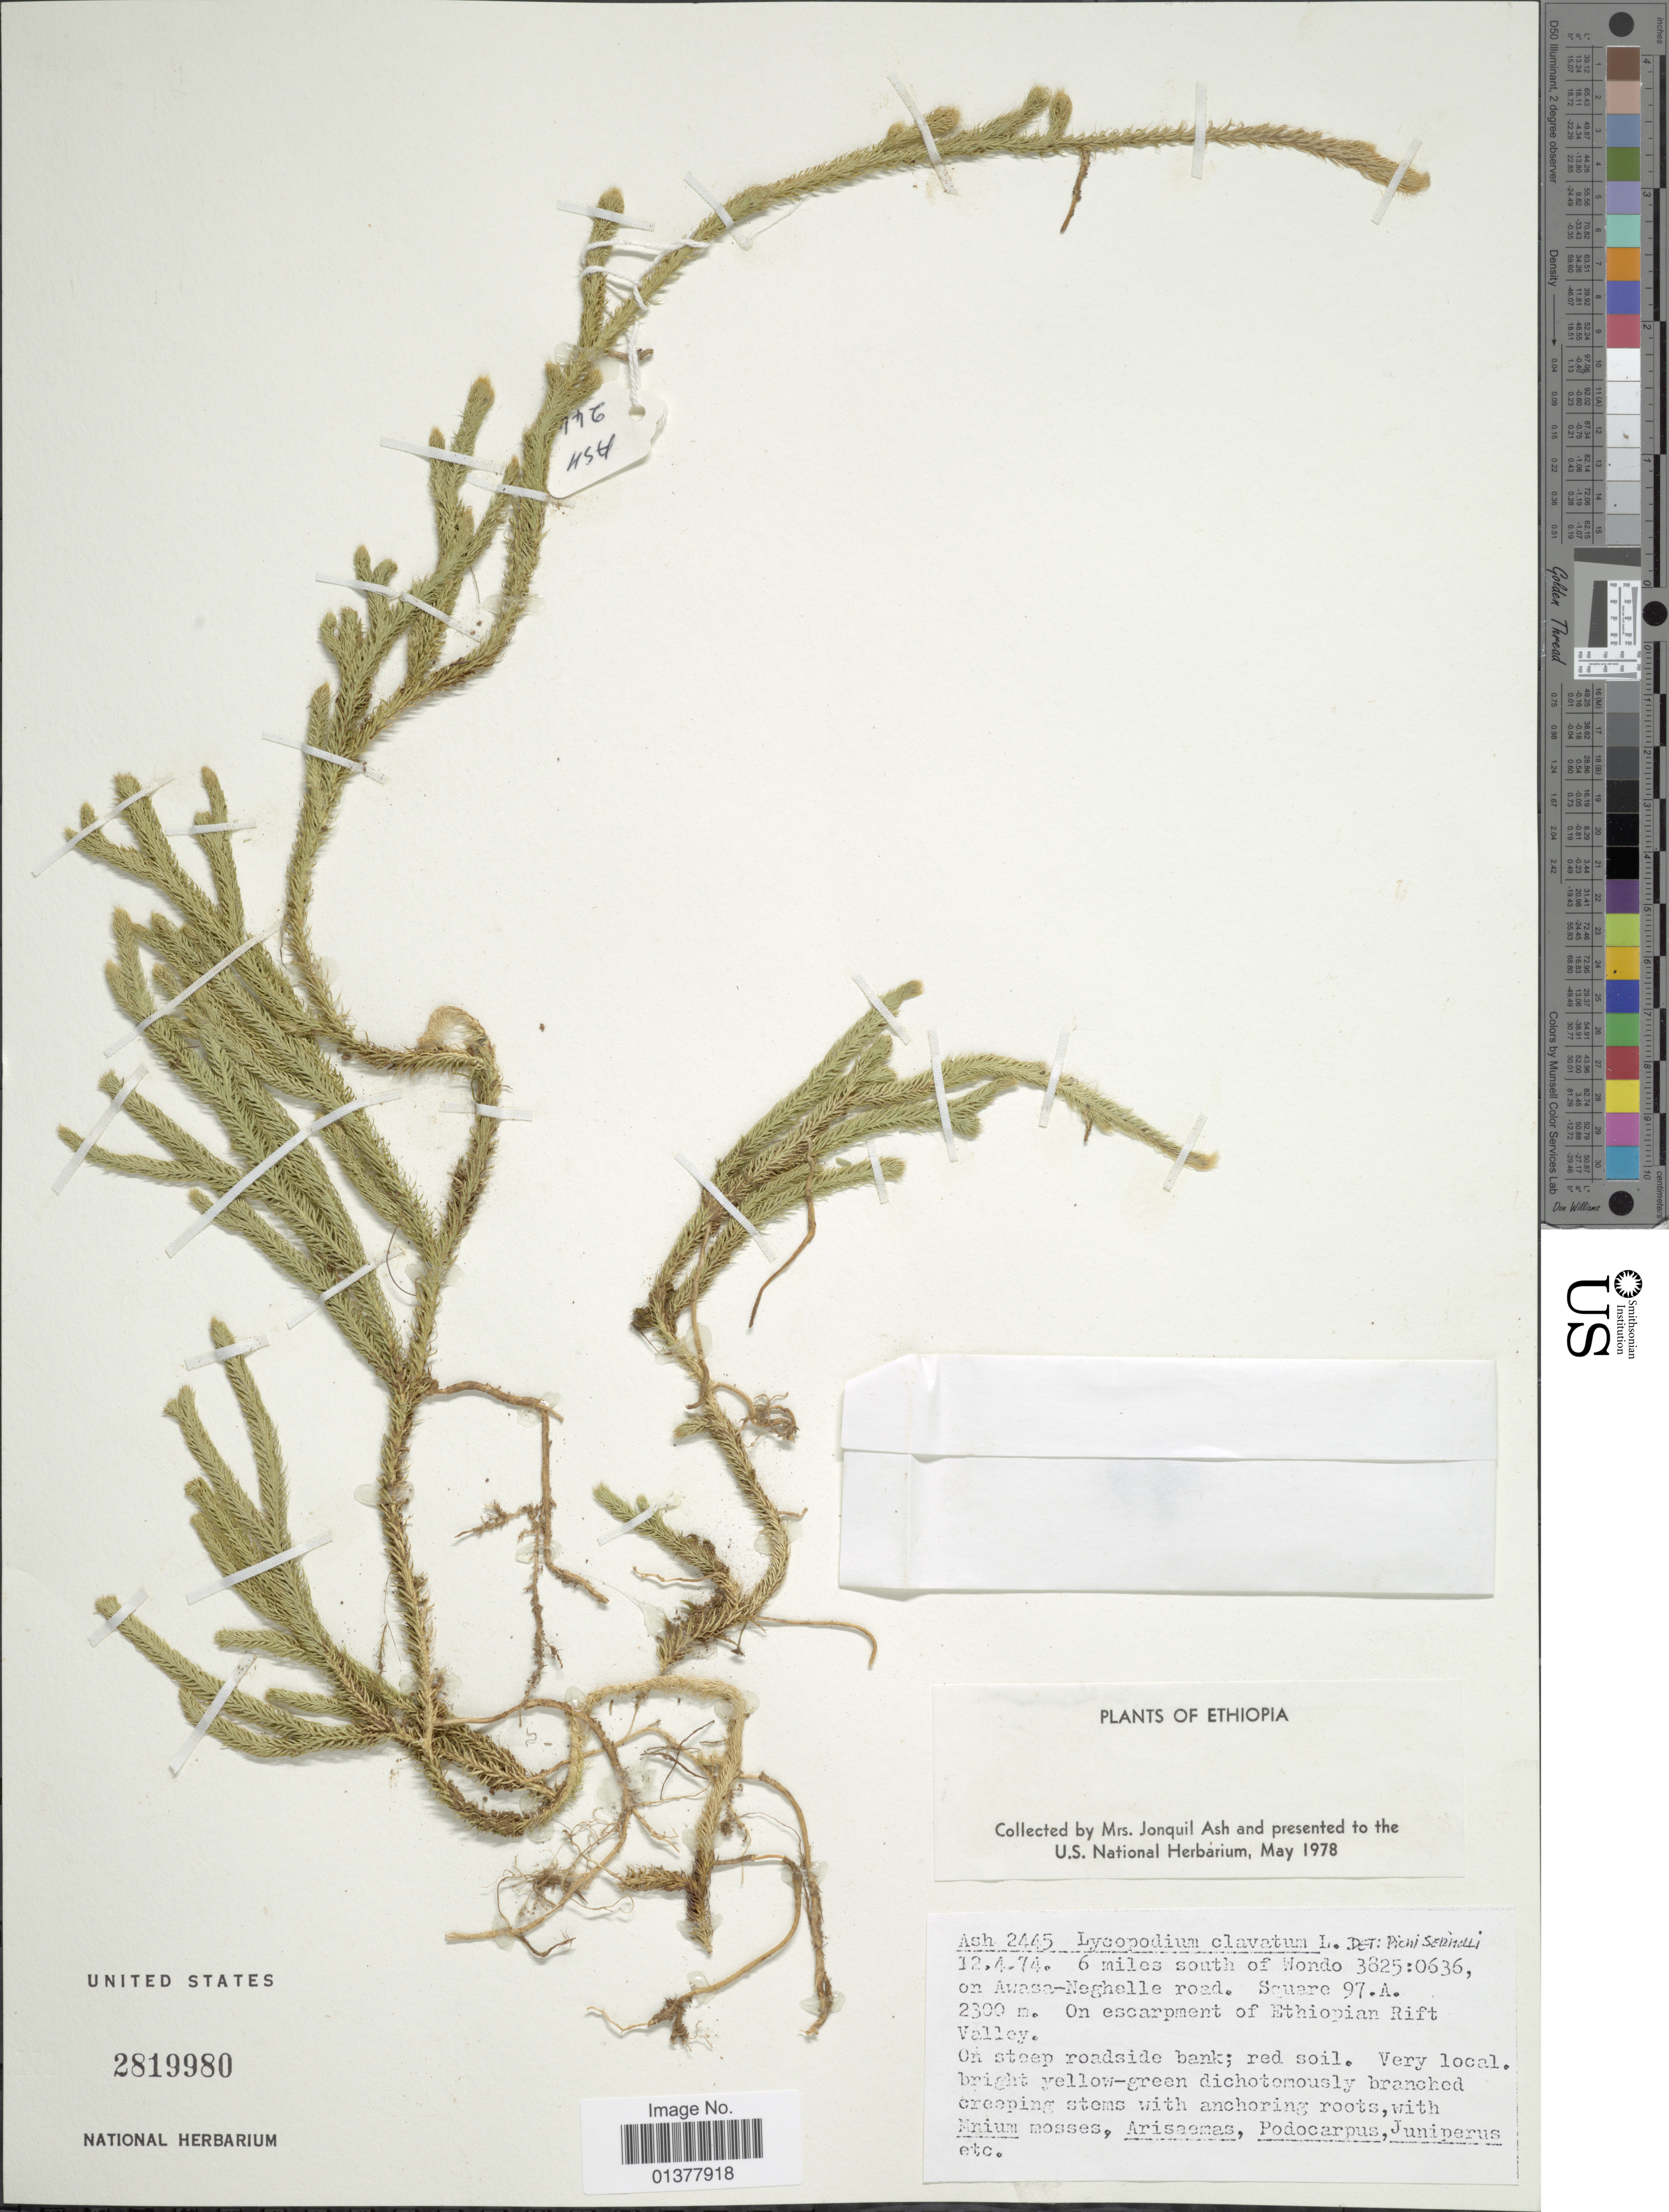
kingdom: Plantae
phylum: Tracheophyta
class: Lycopodiopsida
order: Lycopodiales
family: Lycopodiaceae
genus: Lycopodium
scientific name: Lycopodium clavatum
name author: L.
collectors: J. Ash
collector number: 2445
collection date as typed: Transcribed d/m/y: 12/4/74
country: Ethiopia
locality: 6miles south of Wondo 3825:0636 on Awasa-Neghelle road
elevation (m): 2300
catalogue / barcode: US 2819980